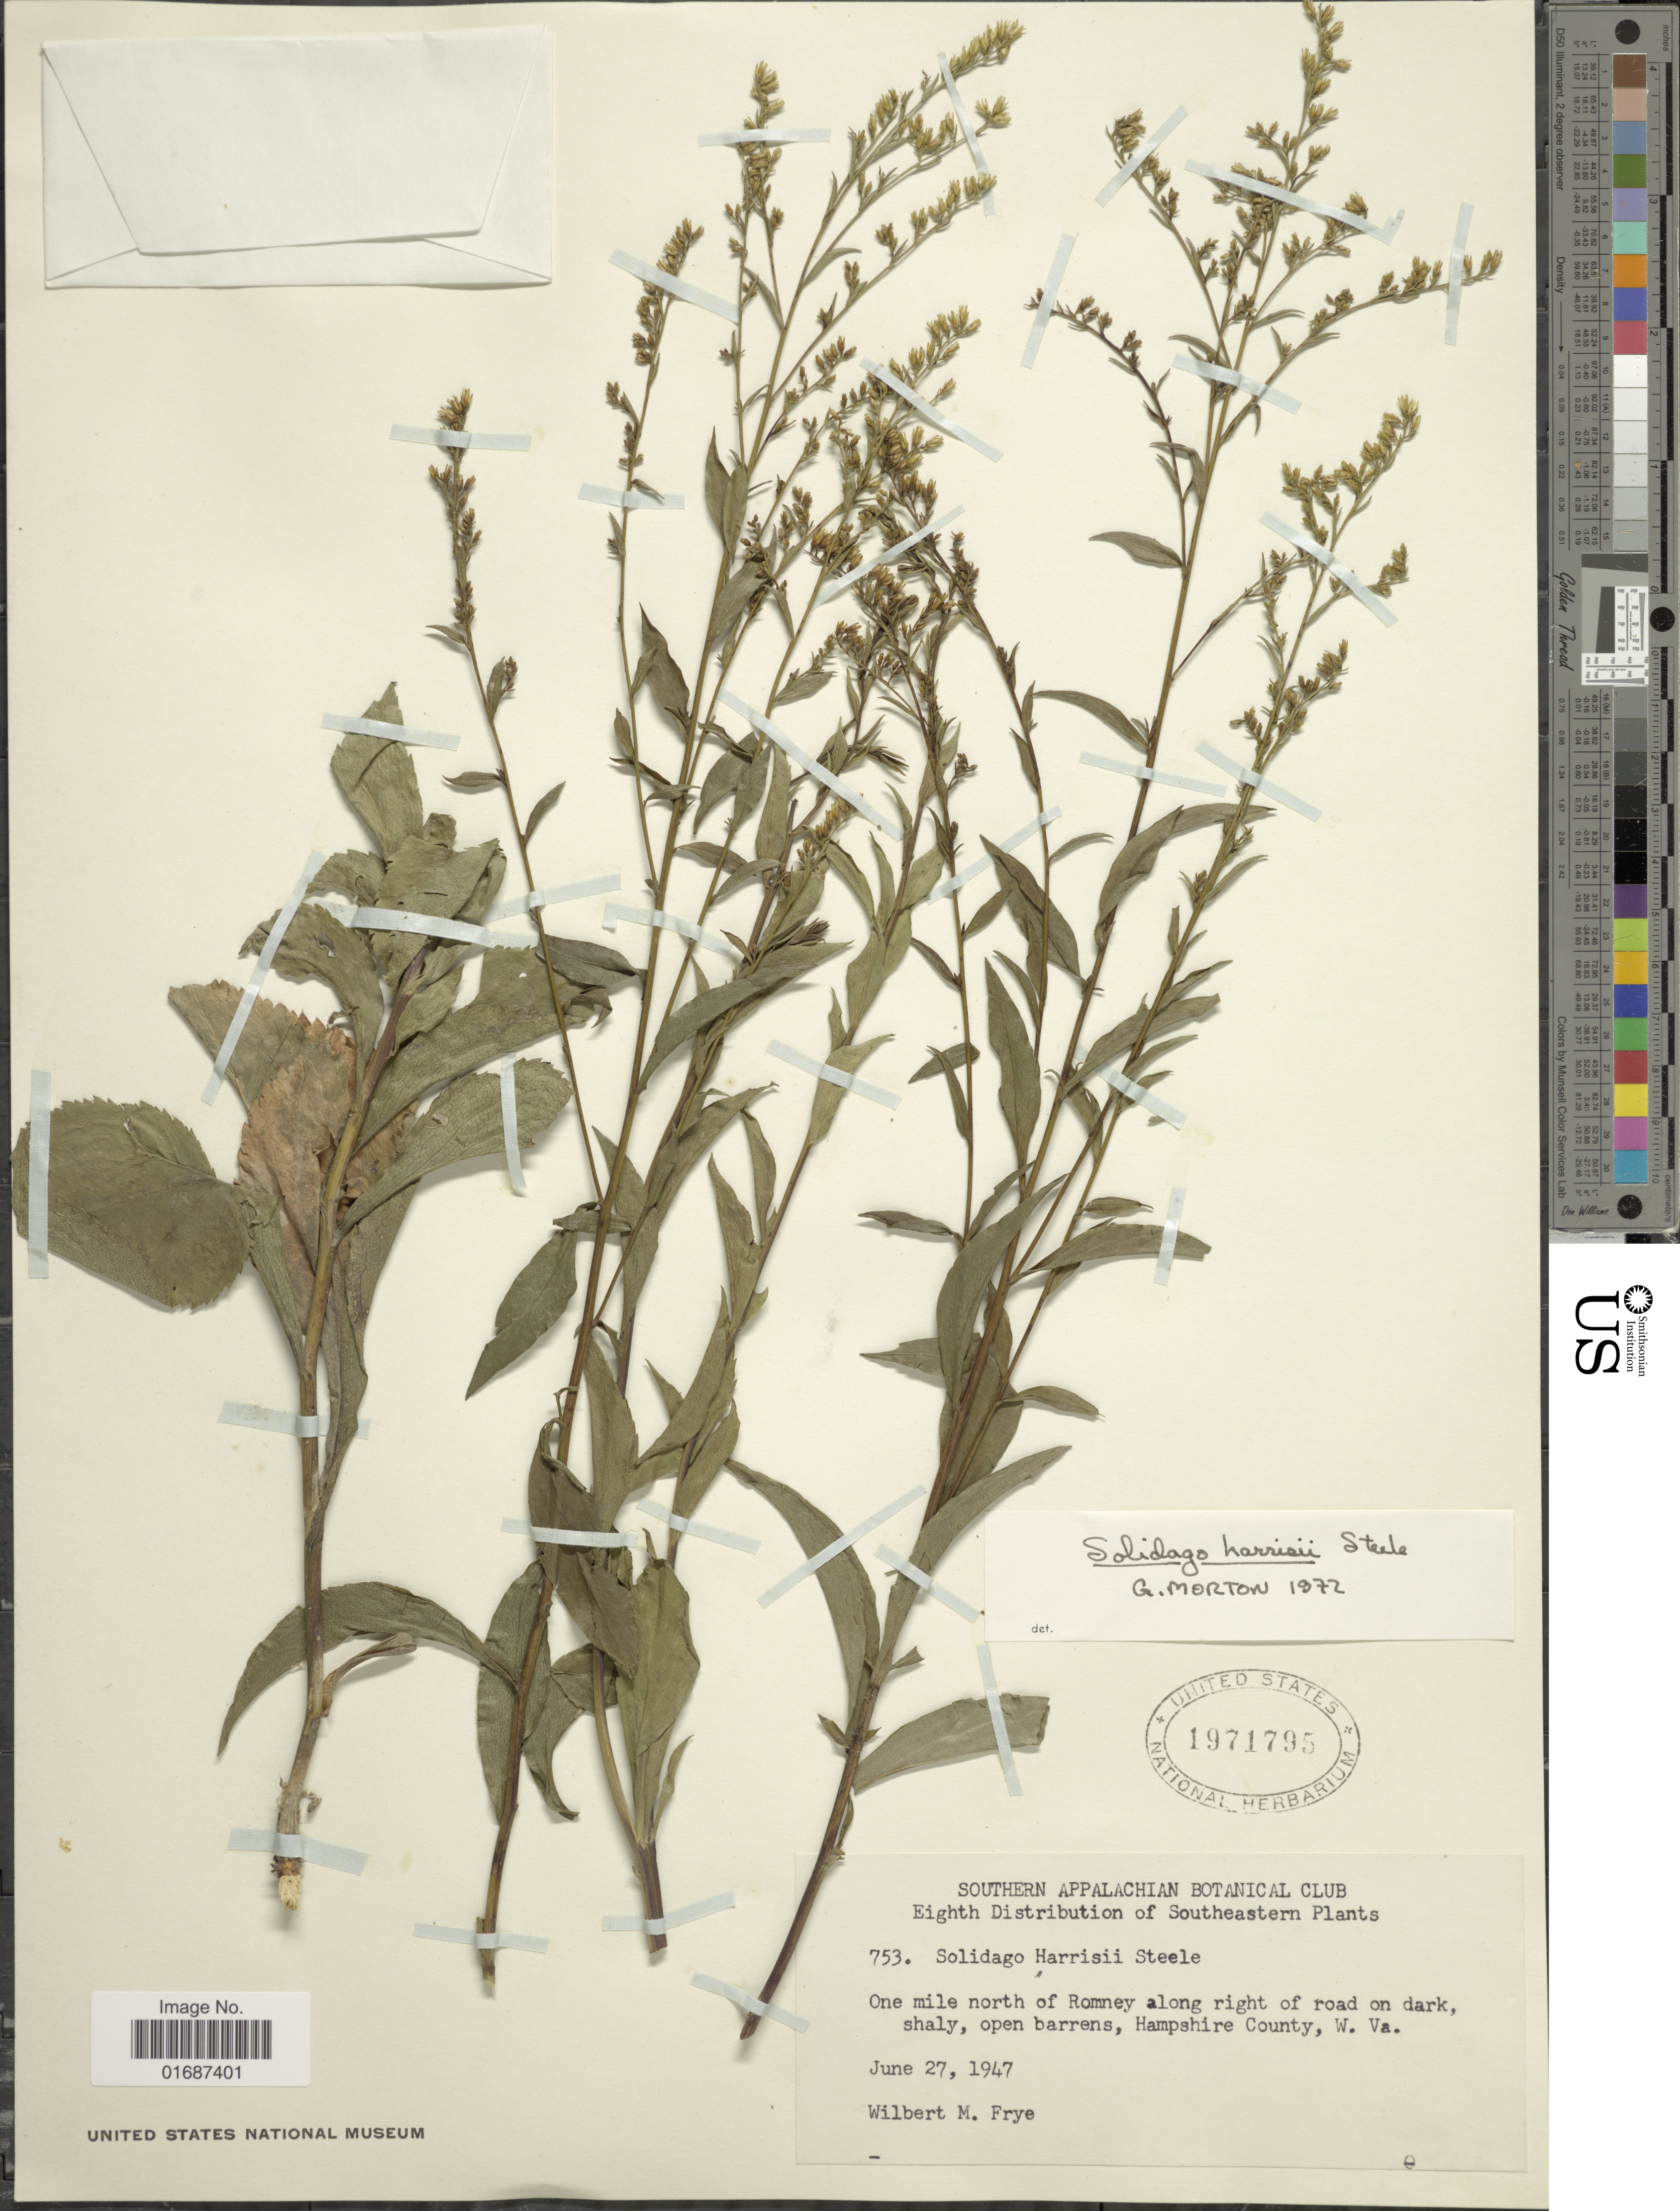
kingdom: Plantae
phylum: Tracheophyta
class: Magnoliopsida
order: Asterales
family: Asteraceae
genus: Solidago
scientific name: Solidago harrisii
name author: E.S. Steele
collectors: W. Frye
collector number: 753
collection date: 1947-06-27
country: United States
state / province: West Virginia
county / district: Hampshire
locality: One mile north of Romeny along right of road on dark, shaly, open barrens, Hampshire County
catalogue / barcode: US 1971795